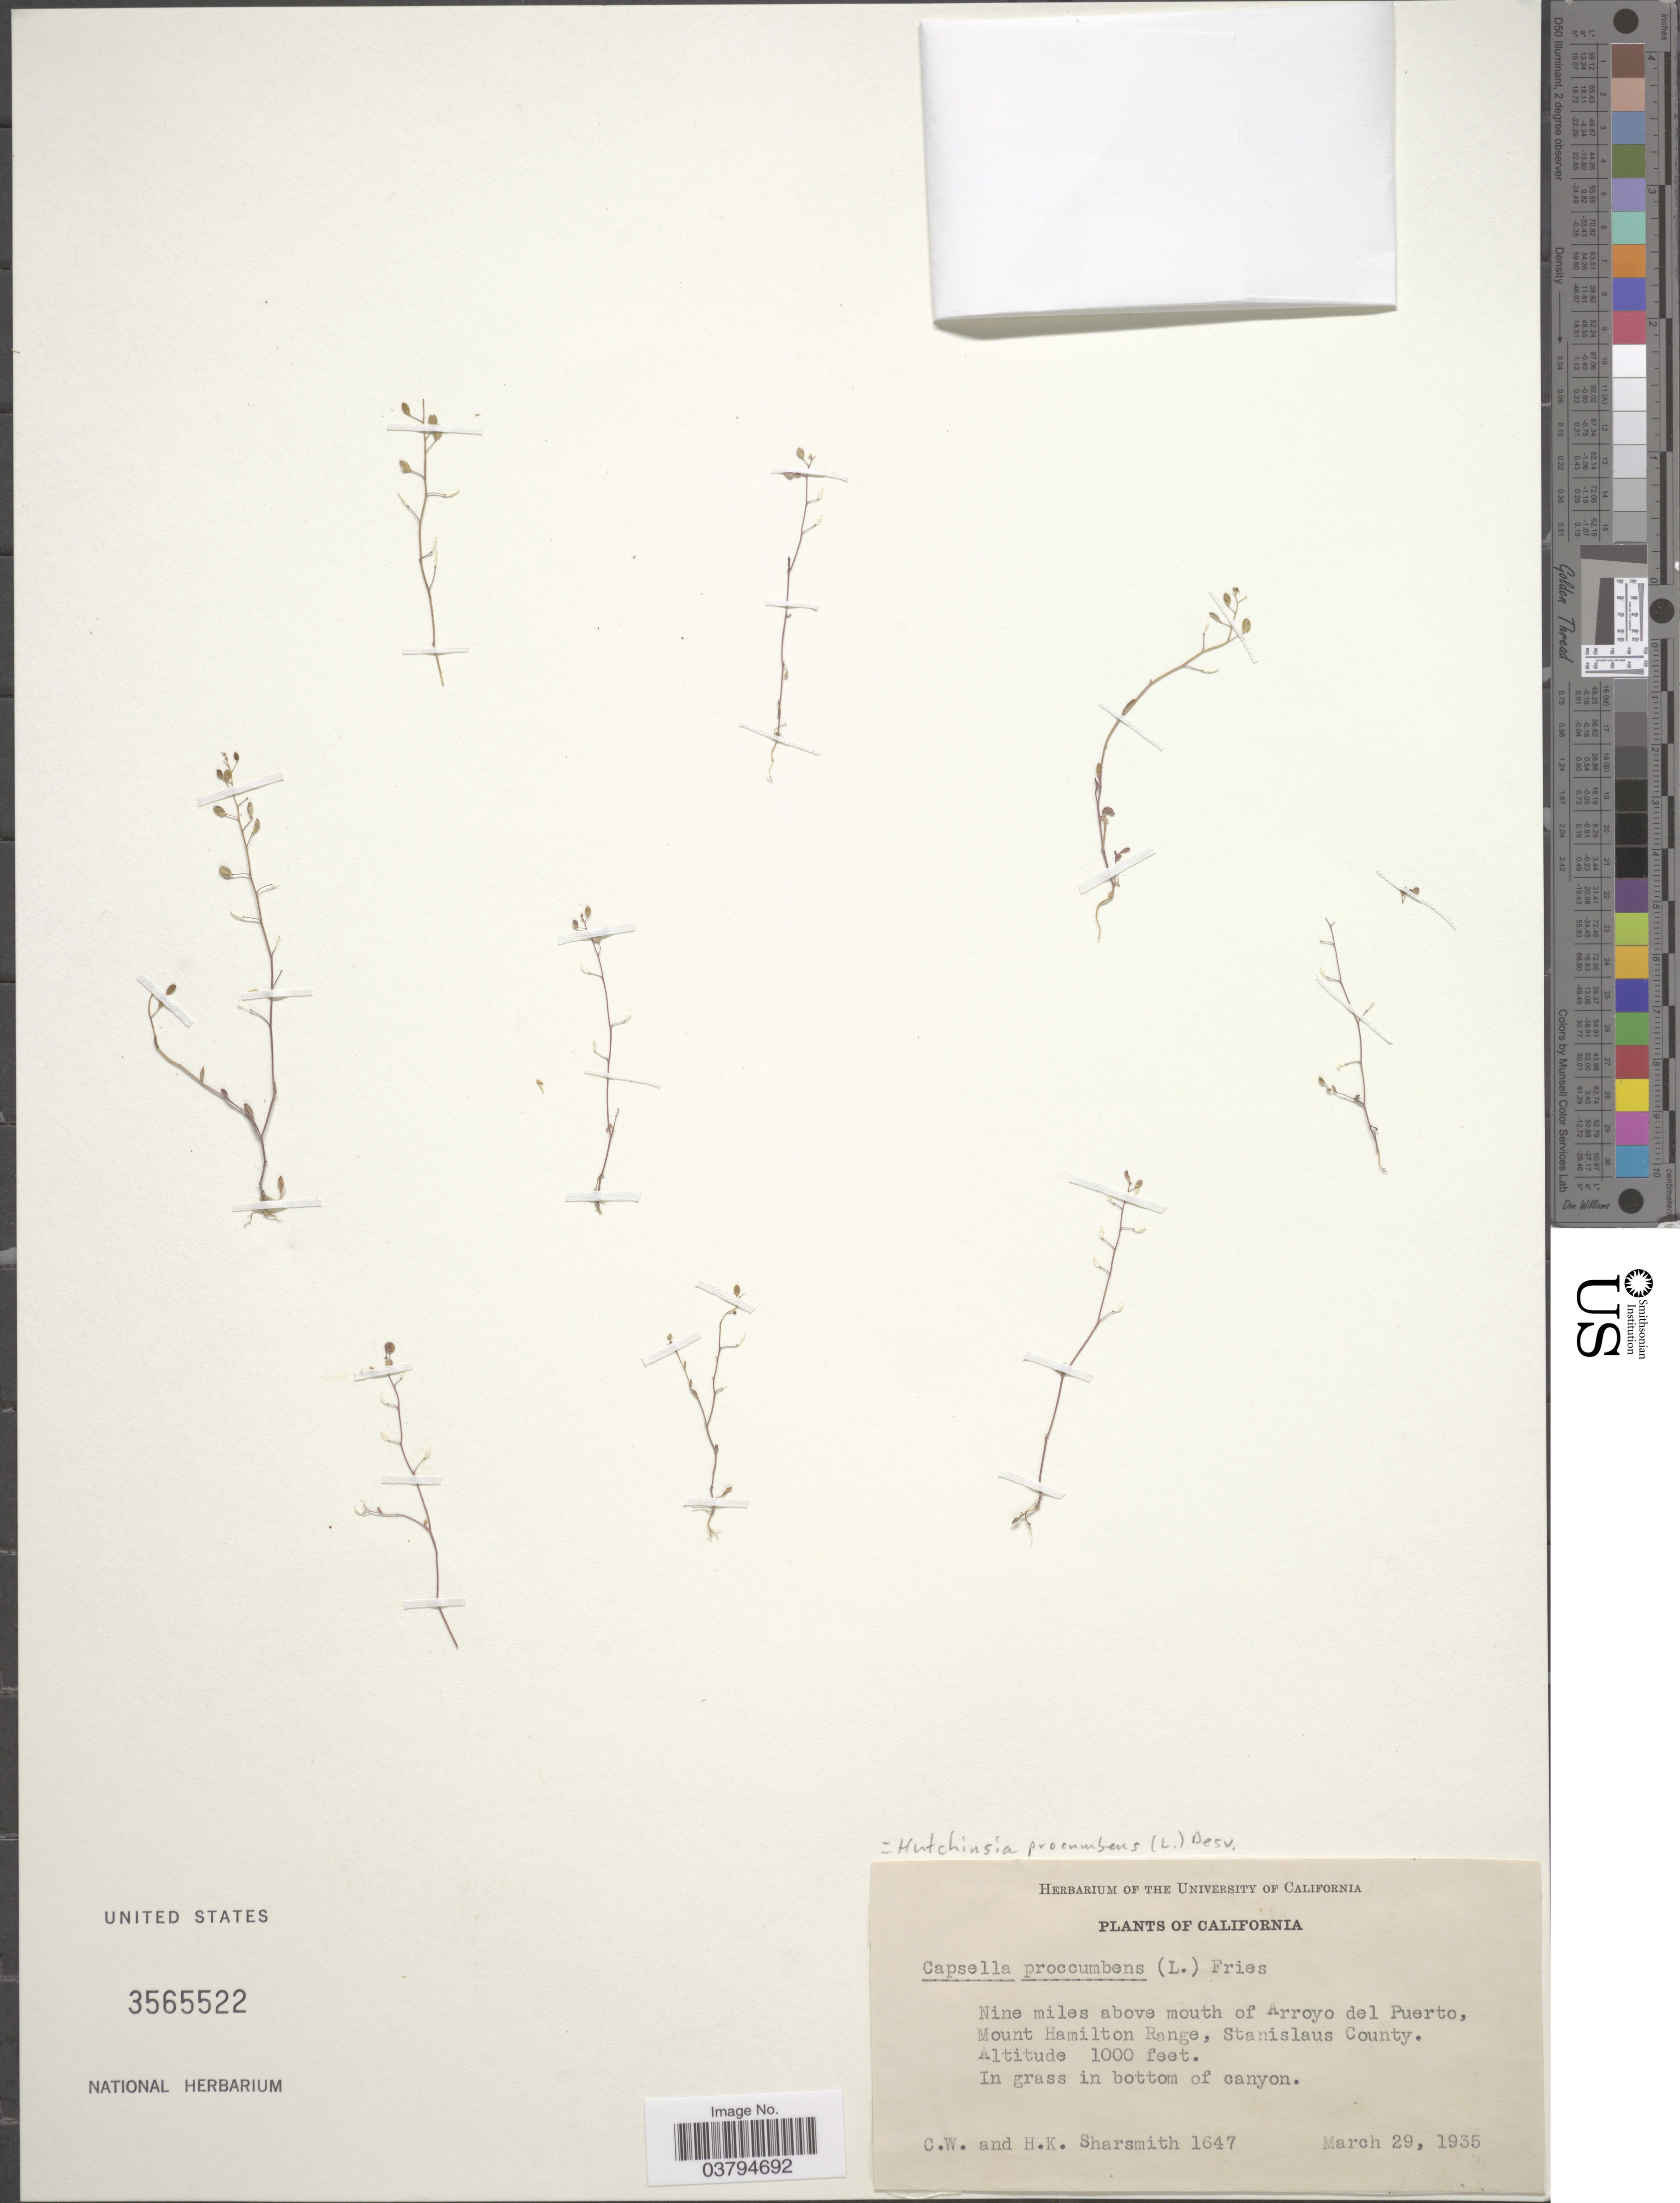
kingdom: Plantae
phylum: Tracheophyta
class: Magnoliopsida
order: Brassicales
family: Brassicaceae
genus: Hornungia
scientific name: Hornungia procumbens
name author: (L.) Hayek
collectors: C. Sharsmith & H. Sharsmith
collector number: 1647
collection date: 1935-03-29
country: United States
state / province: California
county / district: Stanislaus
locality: Nine miles above mouth of Arroyo del Puerto, Mount Hamilton Range, Stanislaus County.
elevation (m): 305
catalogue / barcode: US 3565522